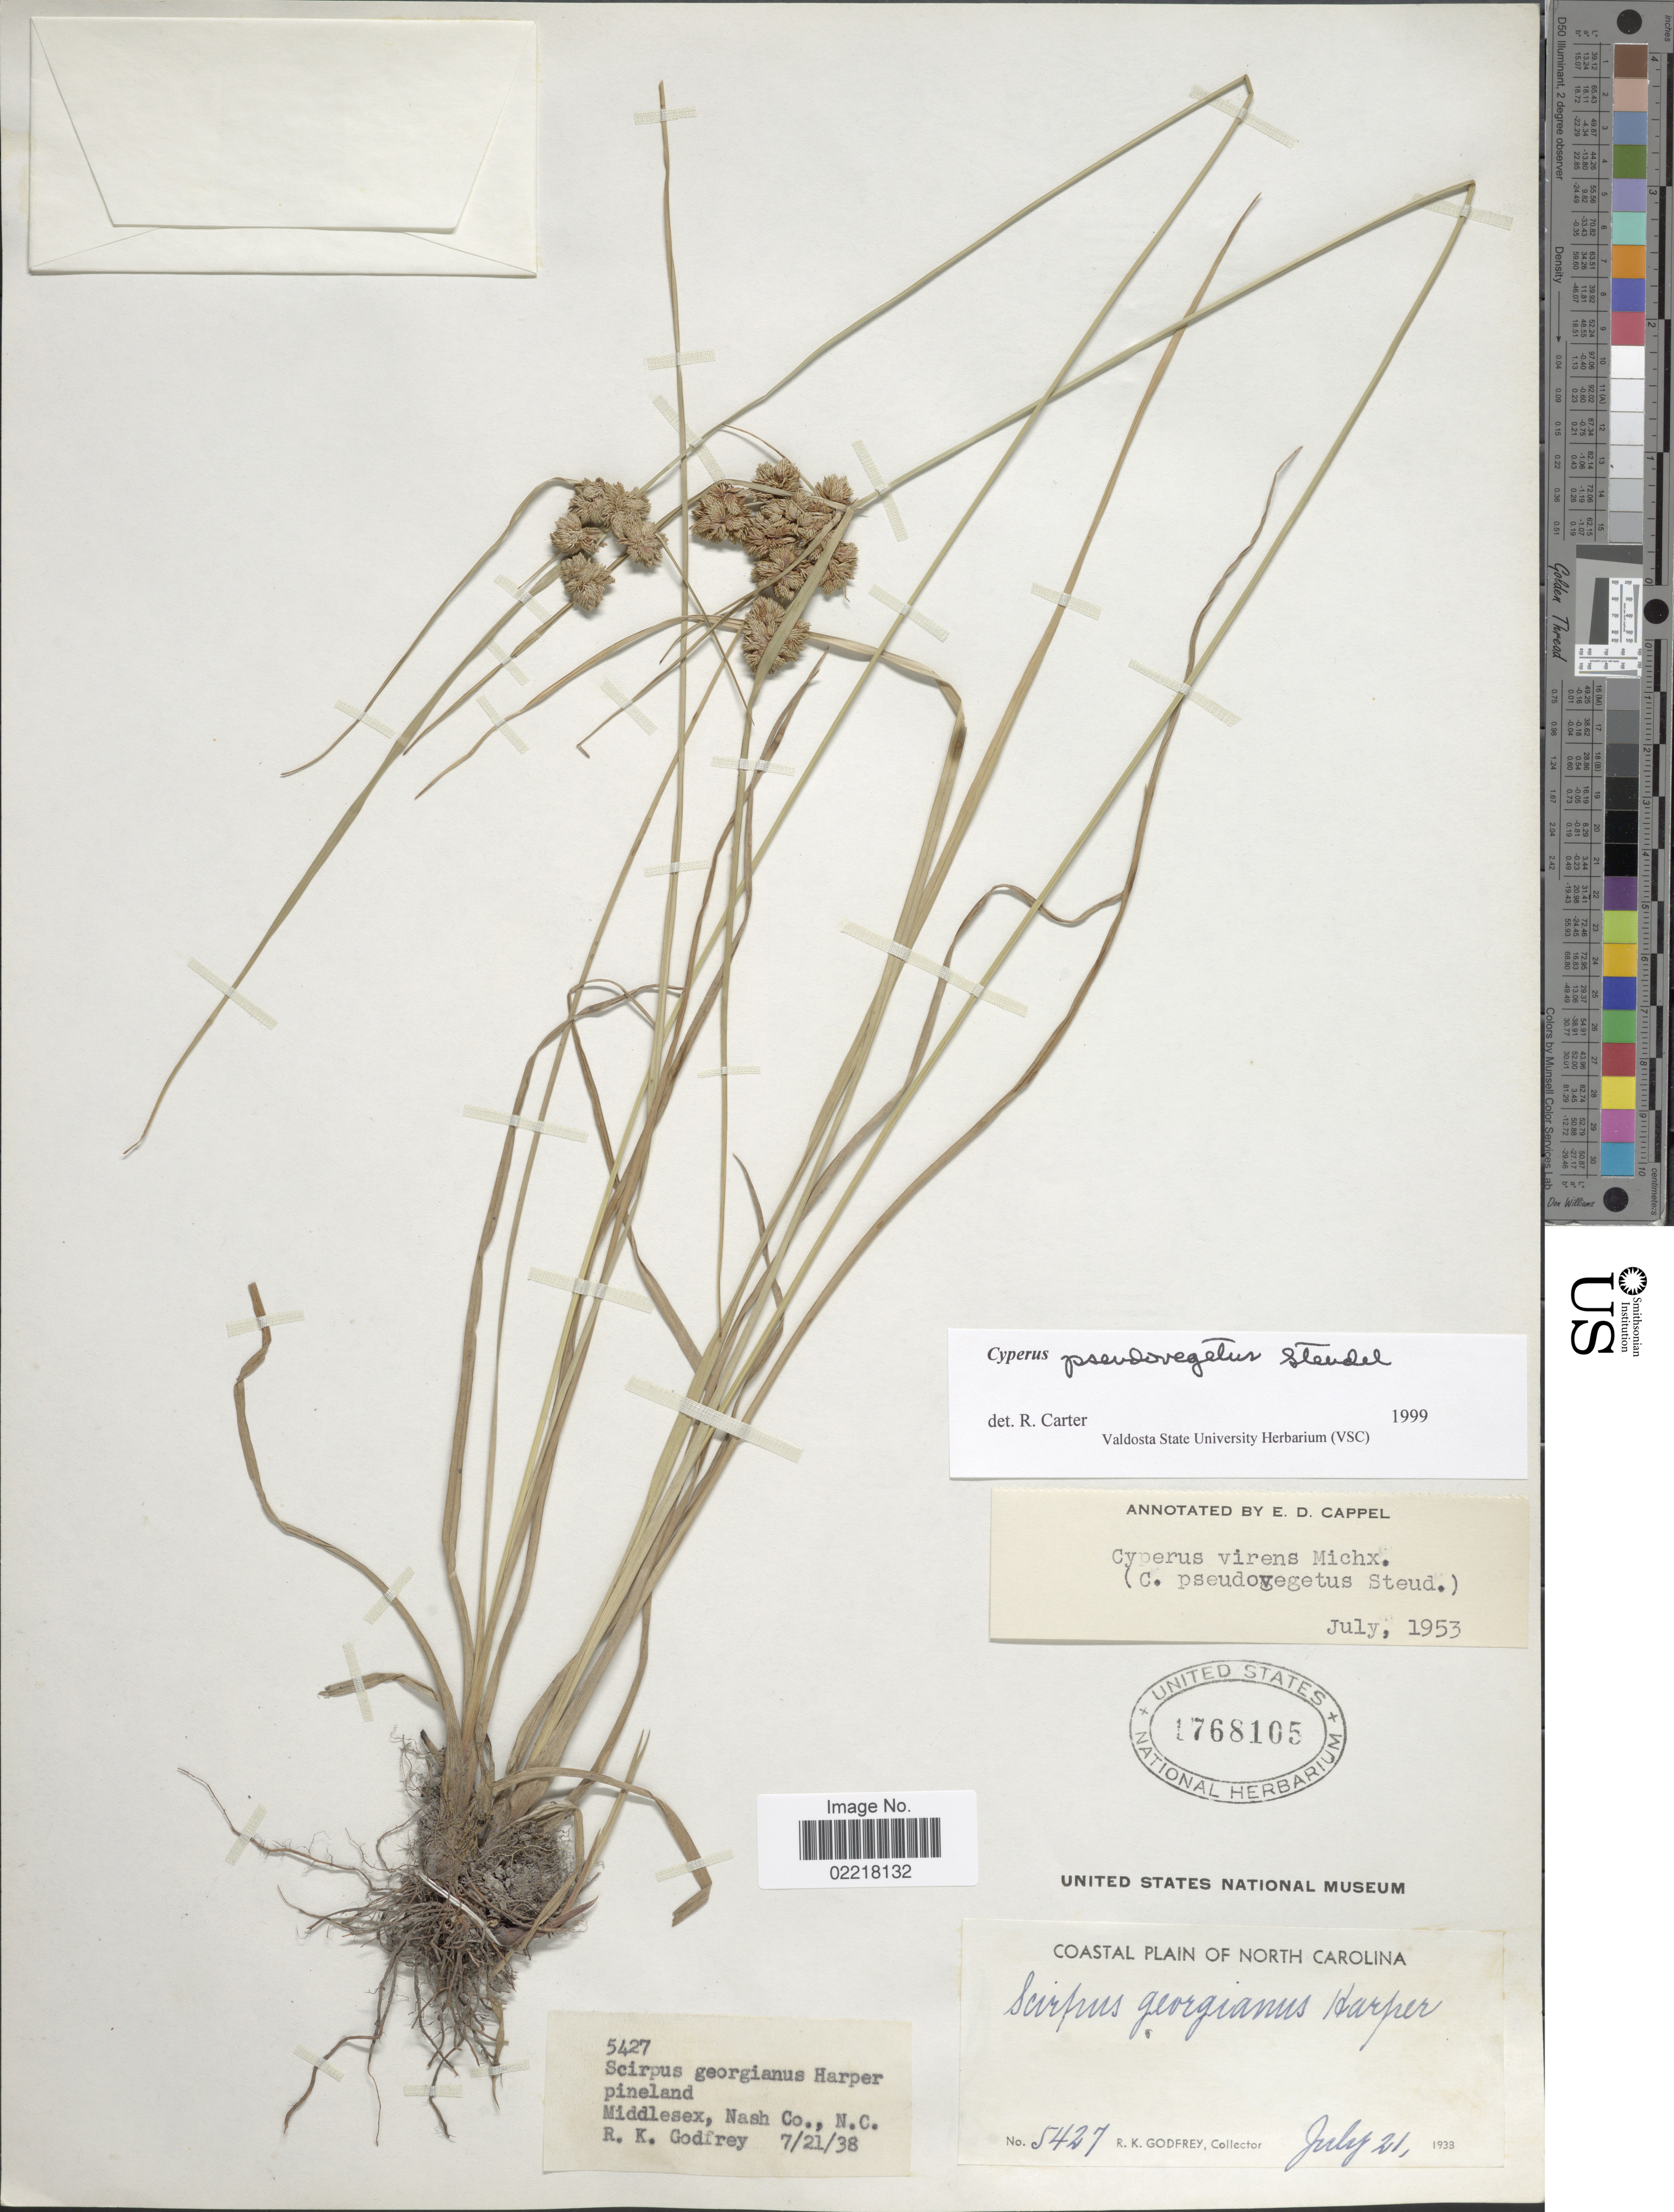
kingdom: Plantae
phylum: Tracheophyta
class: Liliopsida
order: Poales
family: Cyperaceae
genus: Cyperus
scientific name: Cyperus pseudovegetus Steud.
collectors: R. K. Godfrey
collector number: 5427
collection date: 1938-07-21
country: United States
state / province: North Carolina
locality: Coastal Plain of North Carolina. Middlesex, Nash Co.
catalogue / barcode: US 1768105